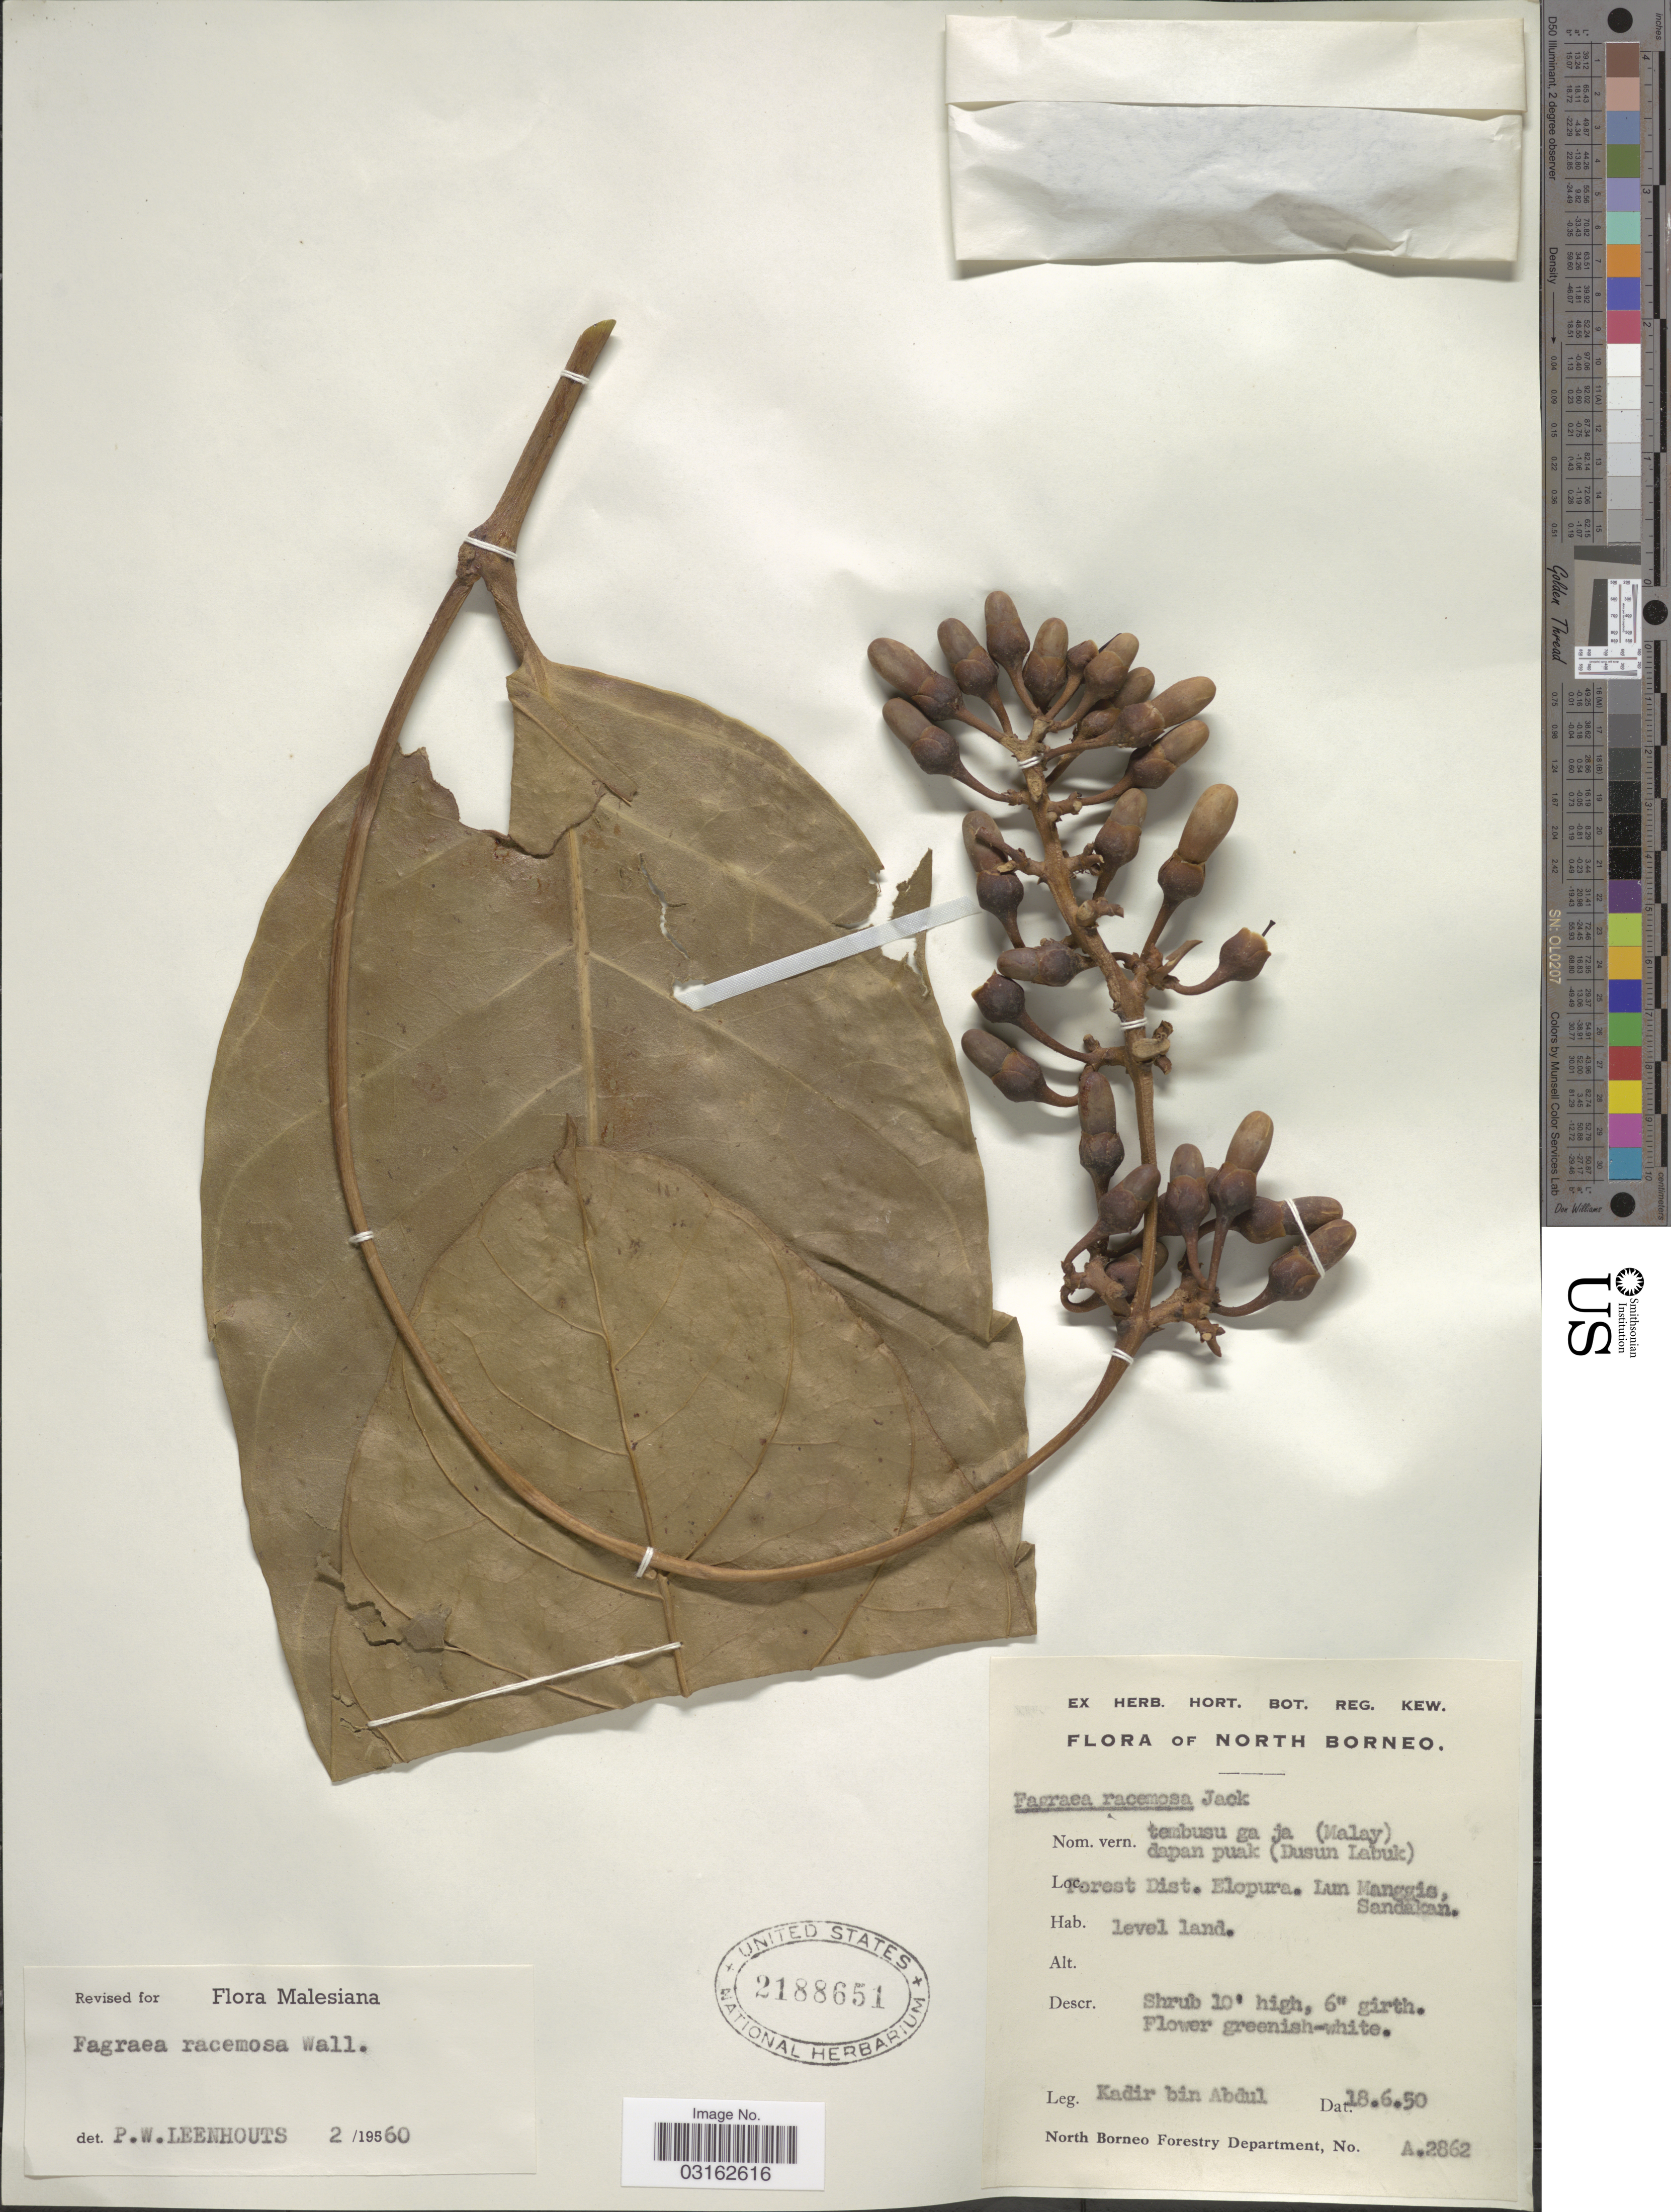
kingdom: Plantae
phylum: Tracheophyta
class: Magnoliopsida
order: Gentianales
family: Gentianaceae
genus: Fagraea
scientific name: Fagraea racemosa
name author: Jack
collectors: Kadir Bin Abdul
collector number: A2862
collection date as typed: Transcribed d/m/y: 18/6/50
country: Malaysia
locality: North Borneo. Forest Dist. Elopura. Lun Manggis, Sandakan.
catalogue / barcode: US 2188651